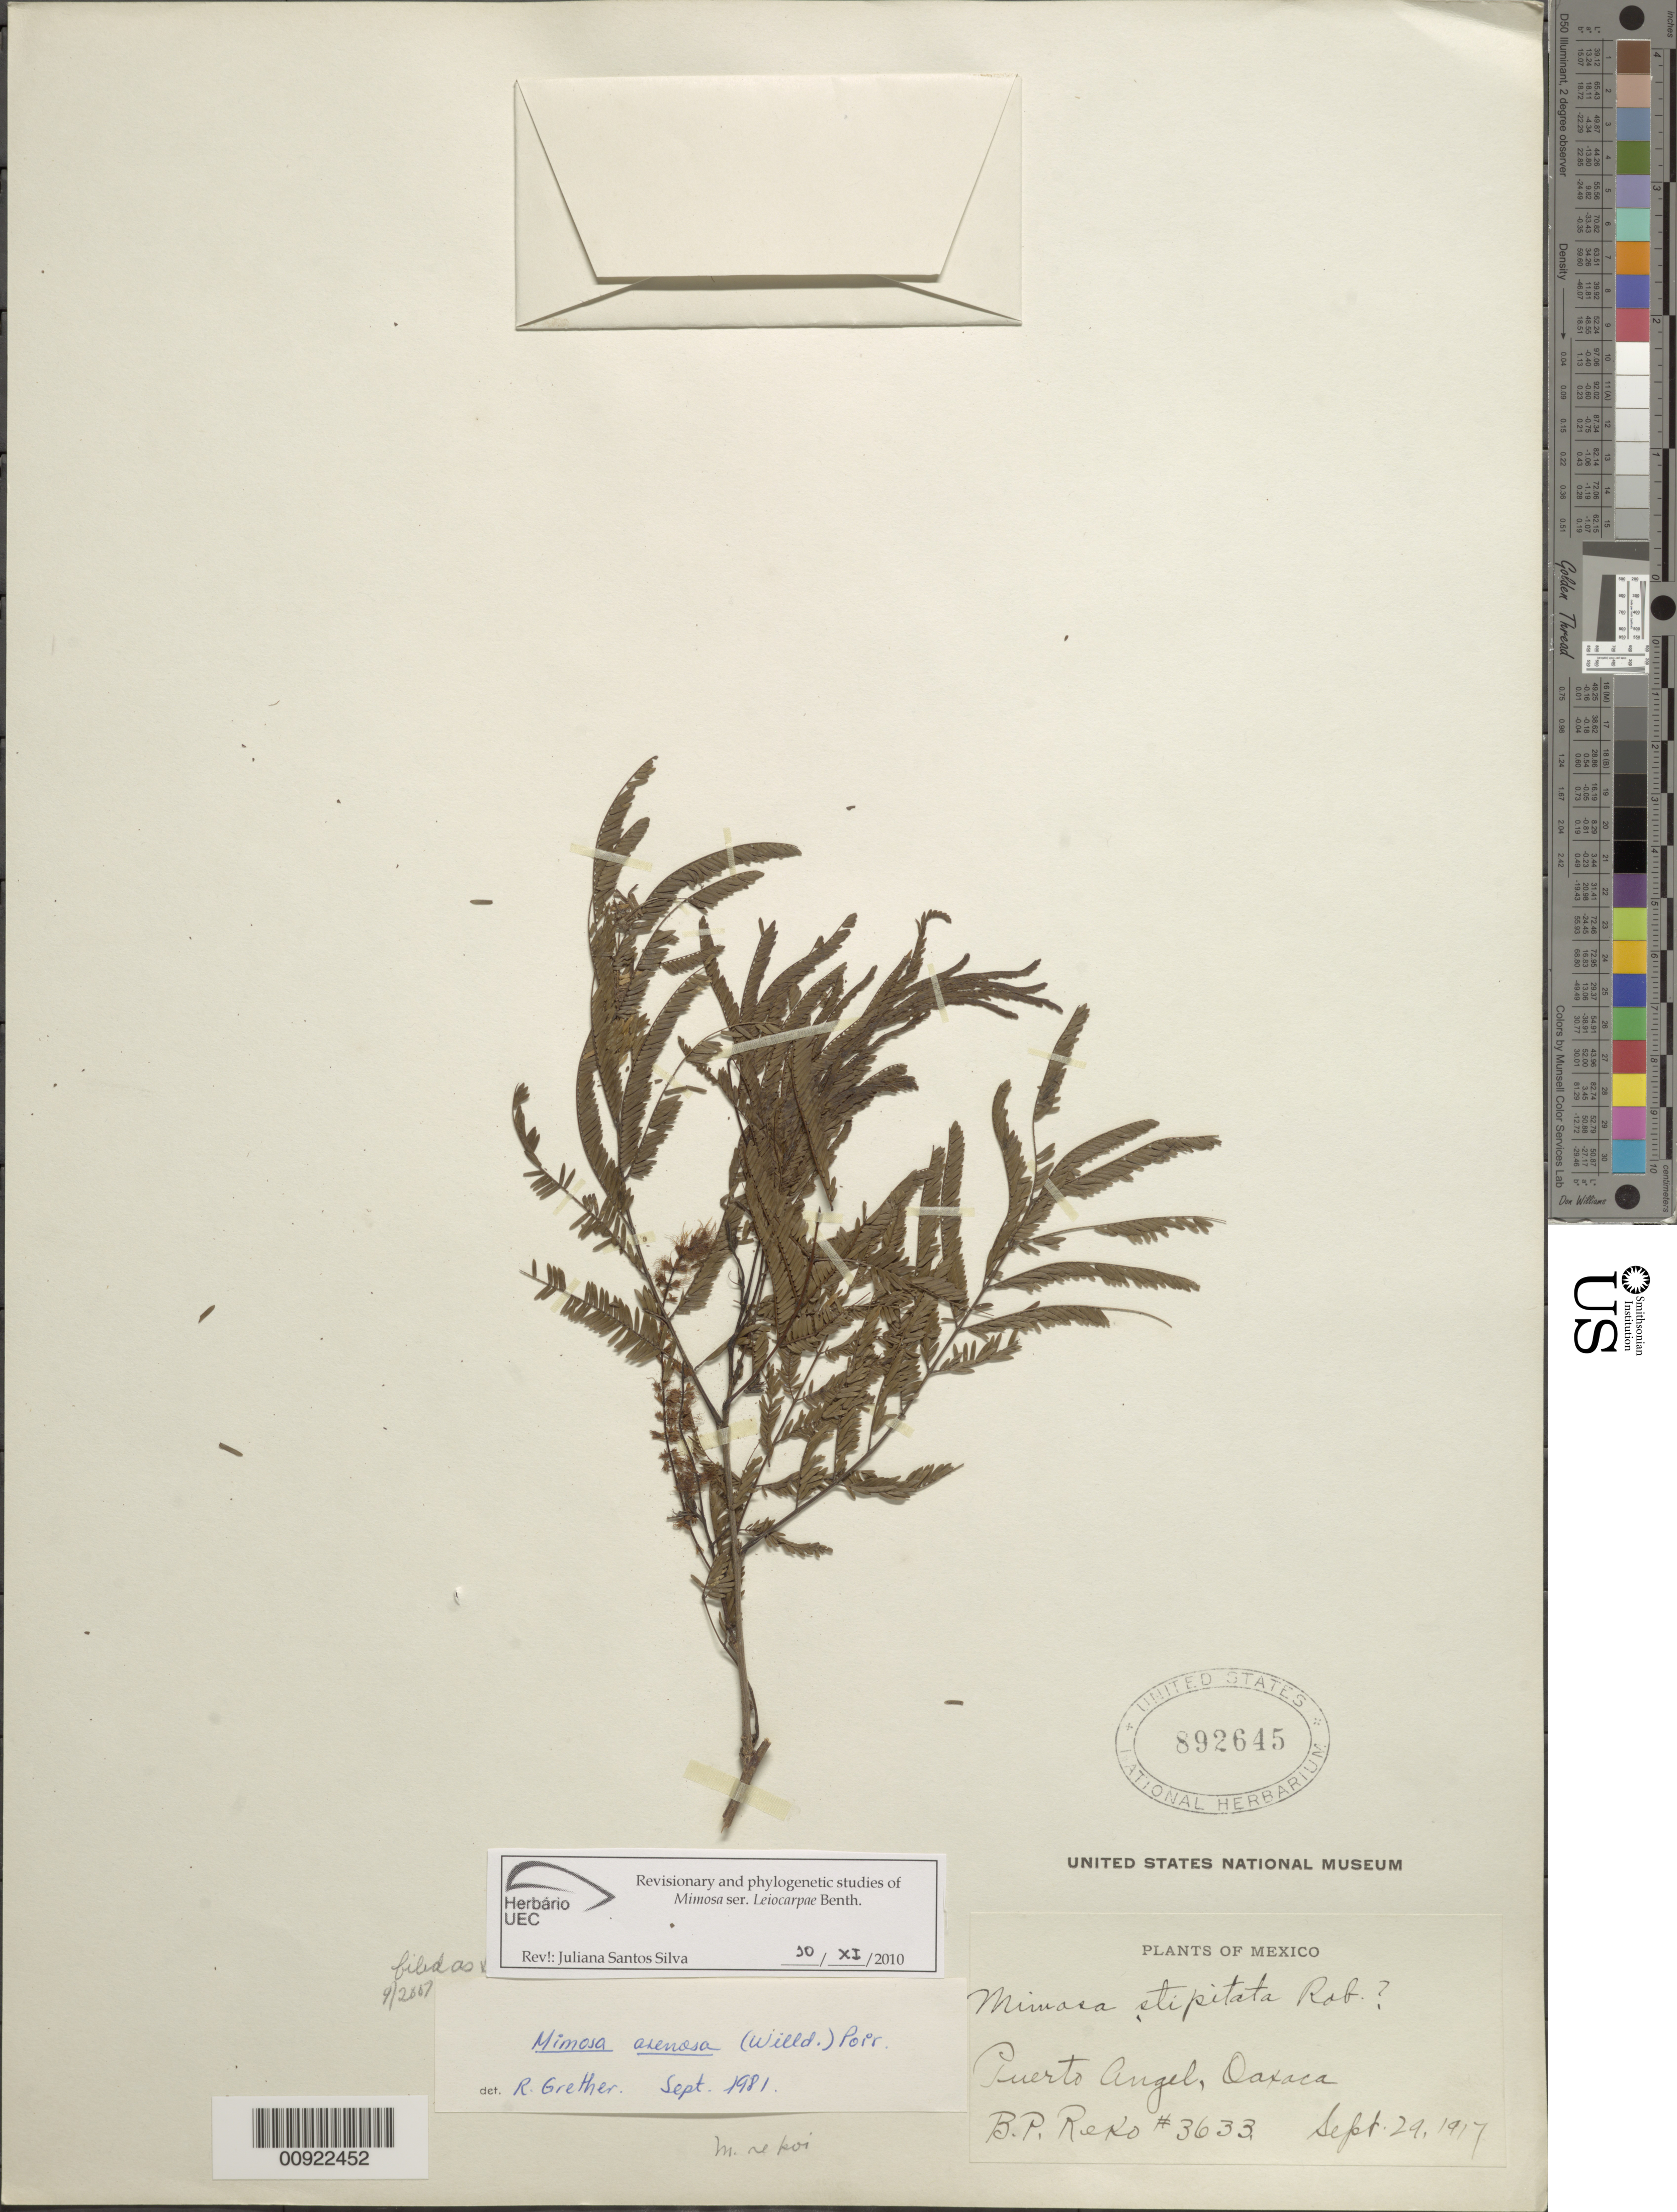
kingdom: Plantae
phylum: Tracheophyta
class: Magnoliopsida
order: Fabales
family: Fabaceae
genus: Mimosa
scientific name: Mimosa arenosa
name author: (Willd.) Poir.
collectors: B. P. Reko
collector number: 3633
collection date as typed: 29 Sep 1917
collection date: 1917-09-29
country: Mexico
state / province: Oaxaca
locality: Puerto Angel, Oaxaca.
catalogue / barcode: US 892645